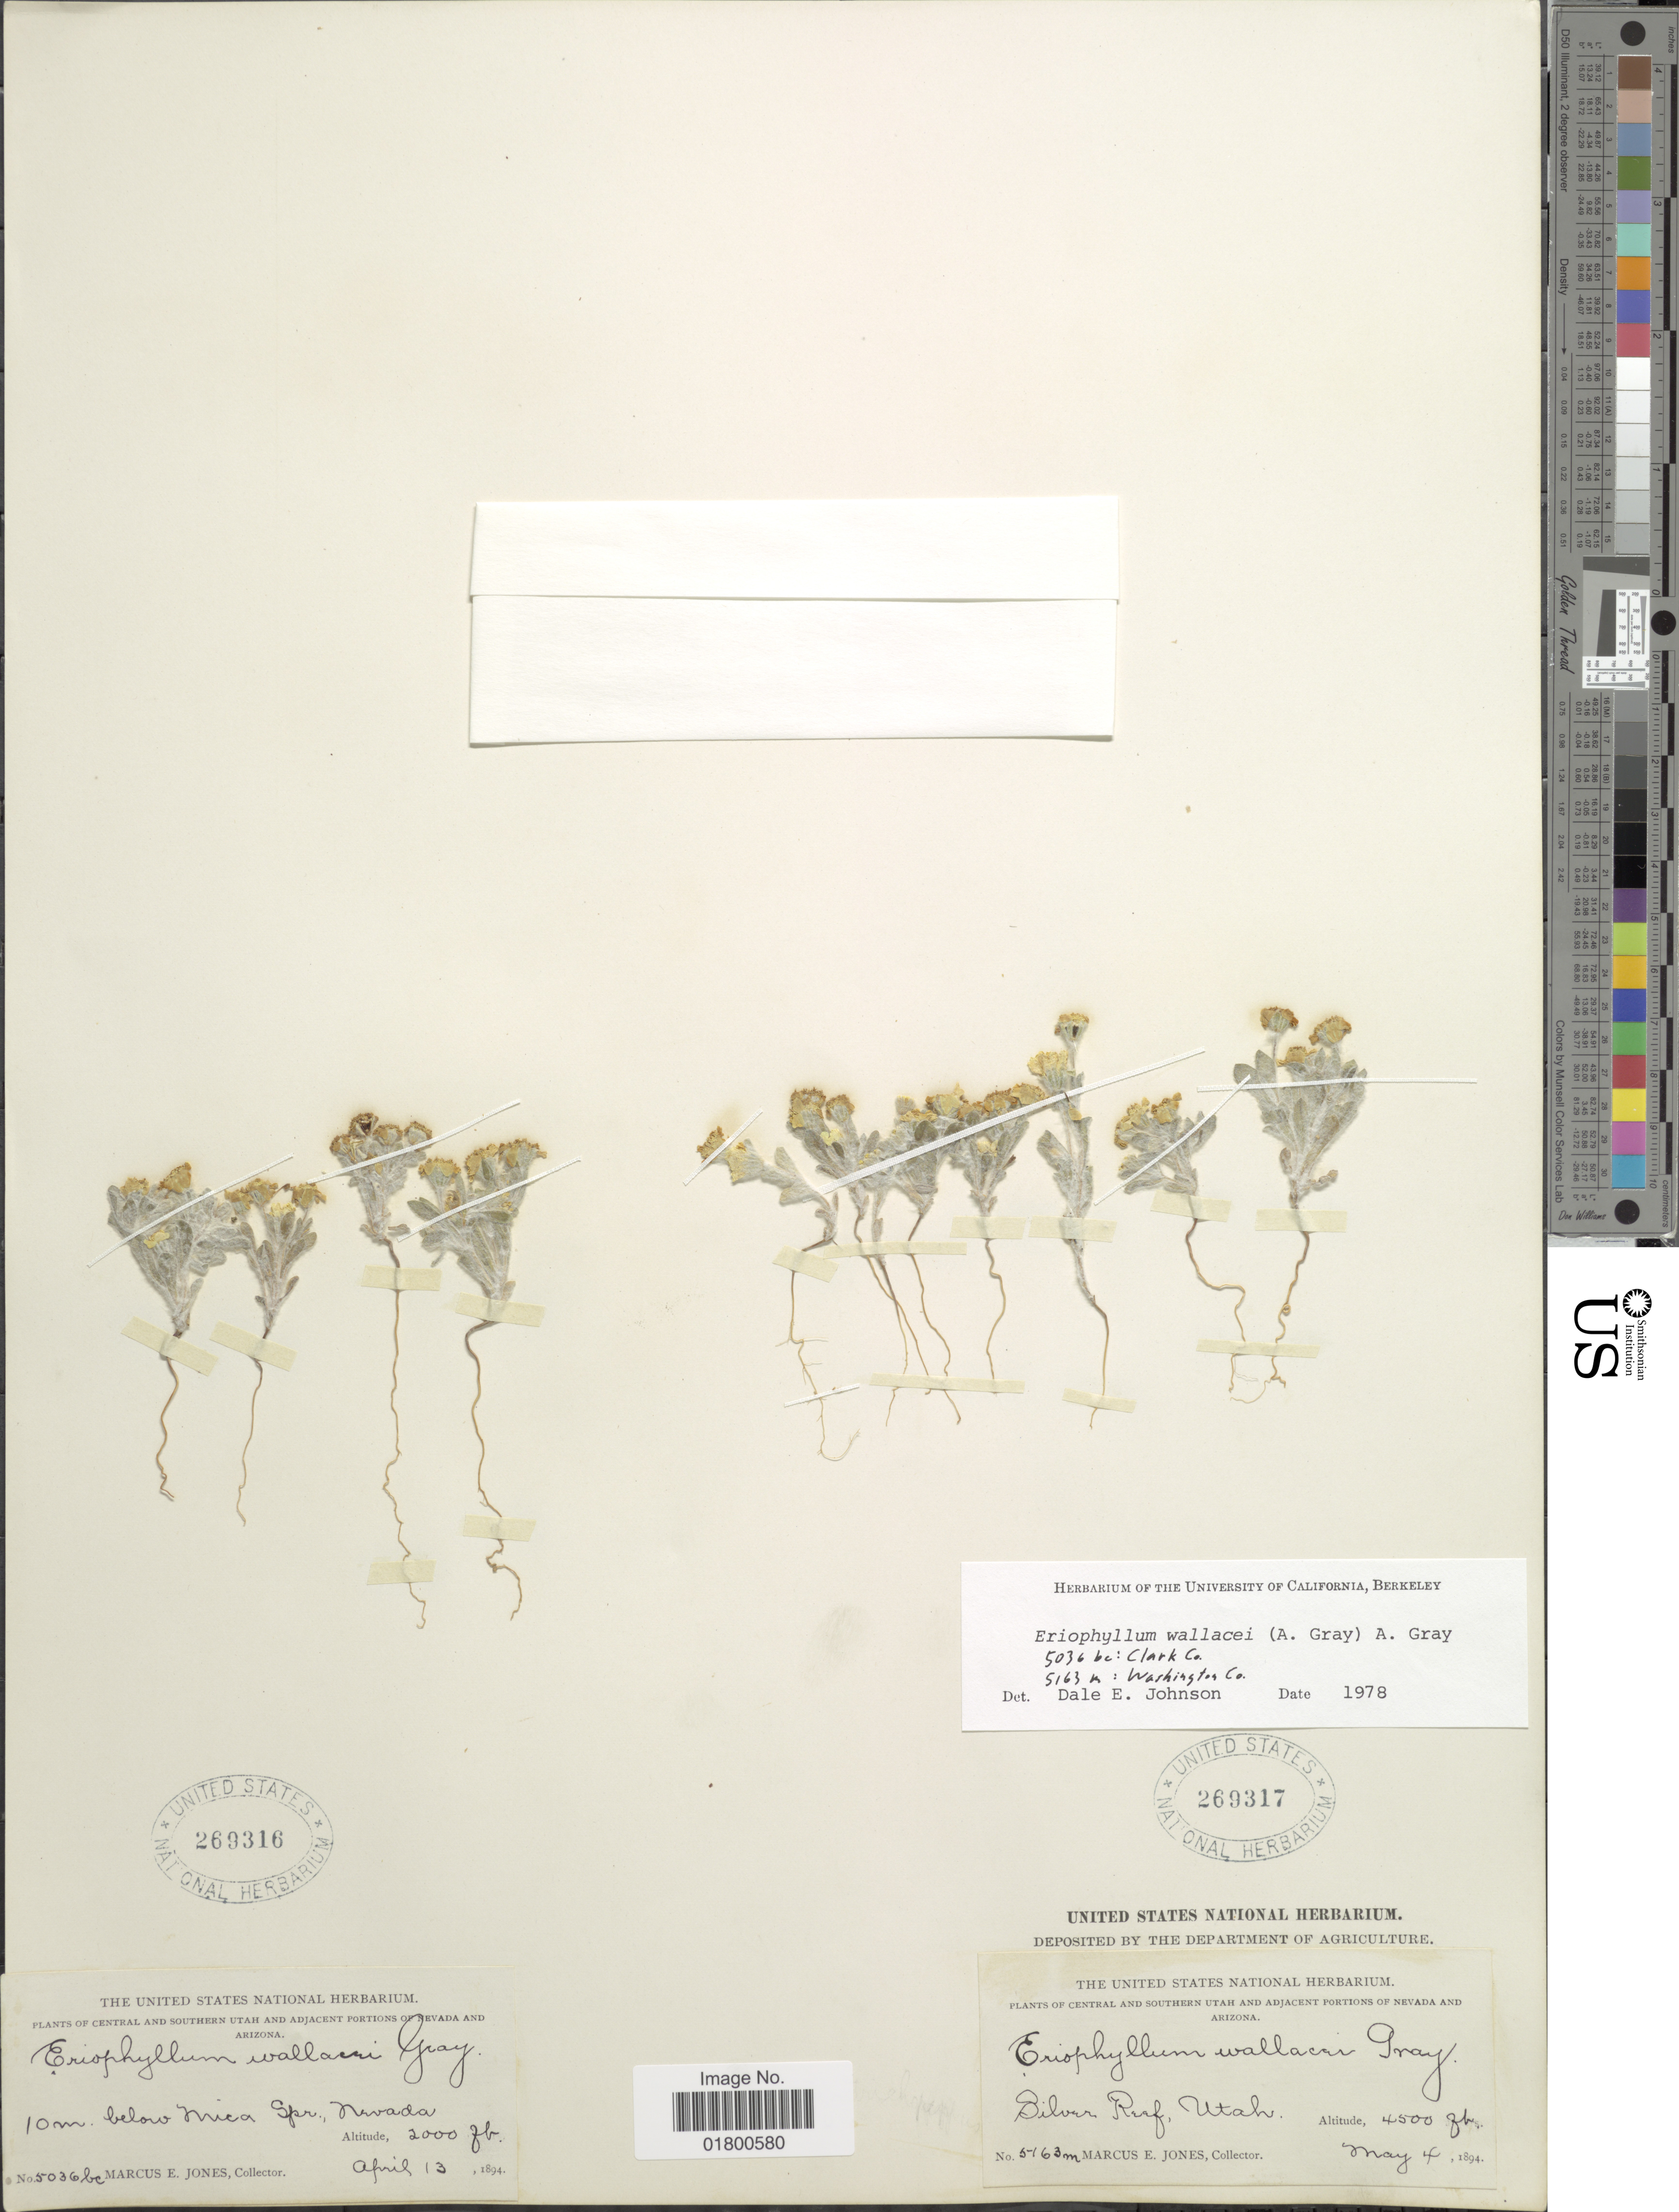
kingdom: Plantae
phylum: Tracheophyta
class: Magnoliopsida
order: Asterales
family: Asteraceae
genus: Eriophyllum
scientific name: Eriophyllum wallacei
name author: (A. Gray) A. Gray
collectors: M. E. Jones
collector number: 5036bc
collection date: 1894-04-13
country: United States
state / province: Nevada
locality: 10 m. below Mica Spr., Nevada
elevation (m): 610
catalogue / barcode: US 269316